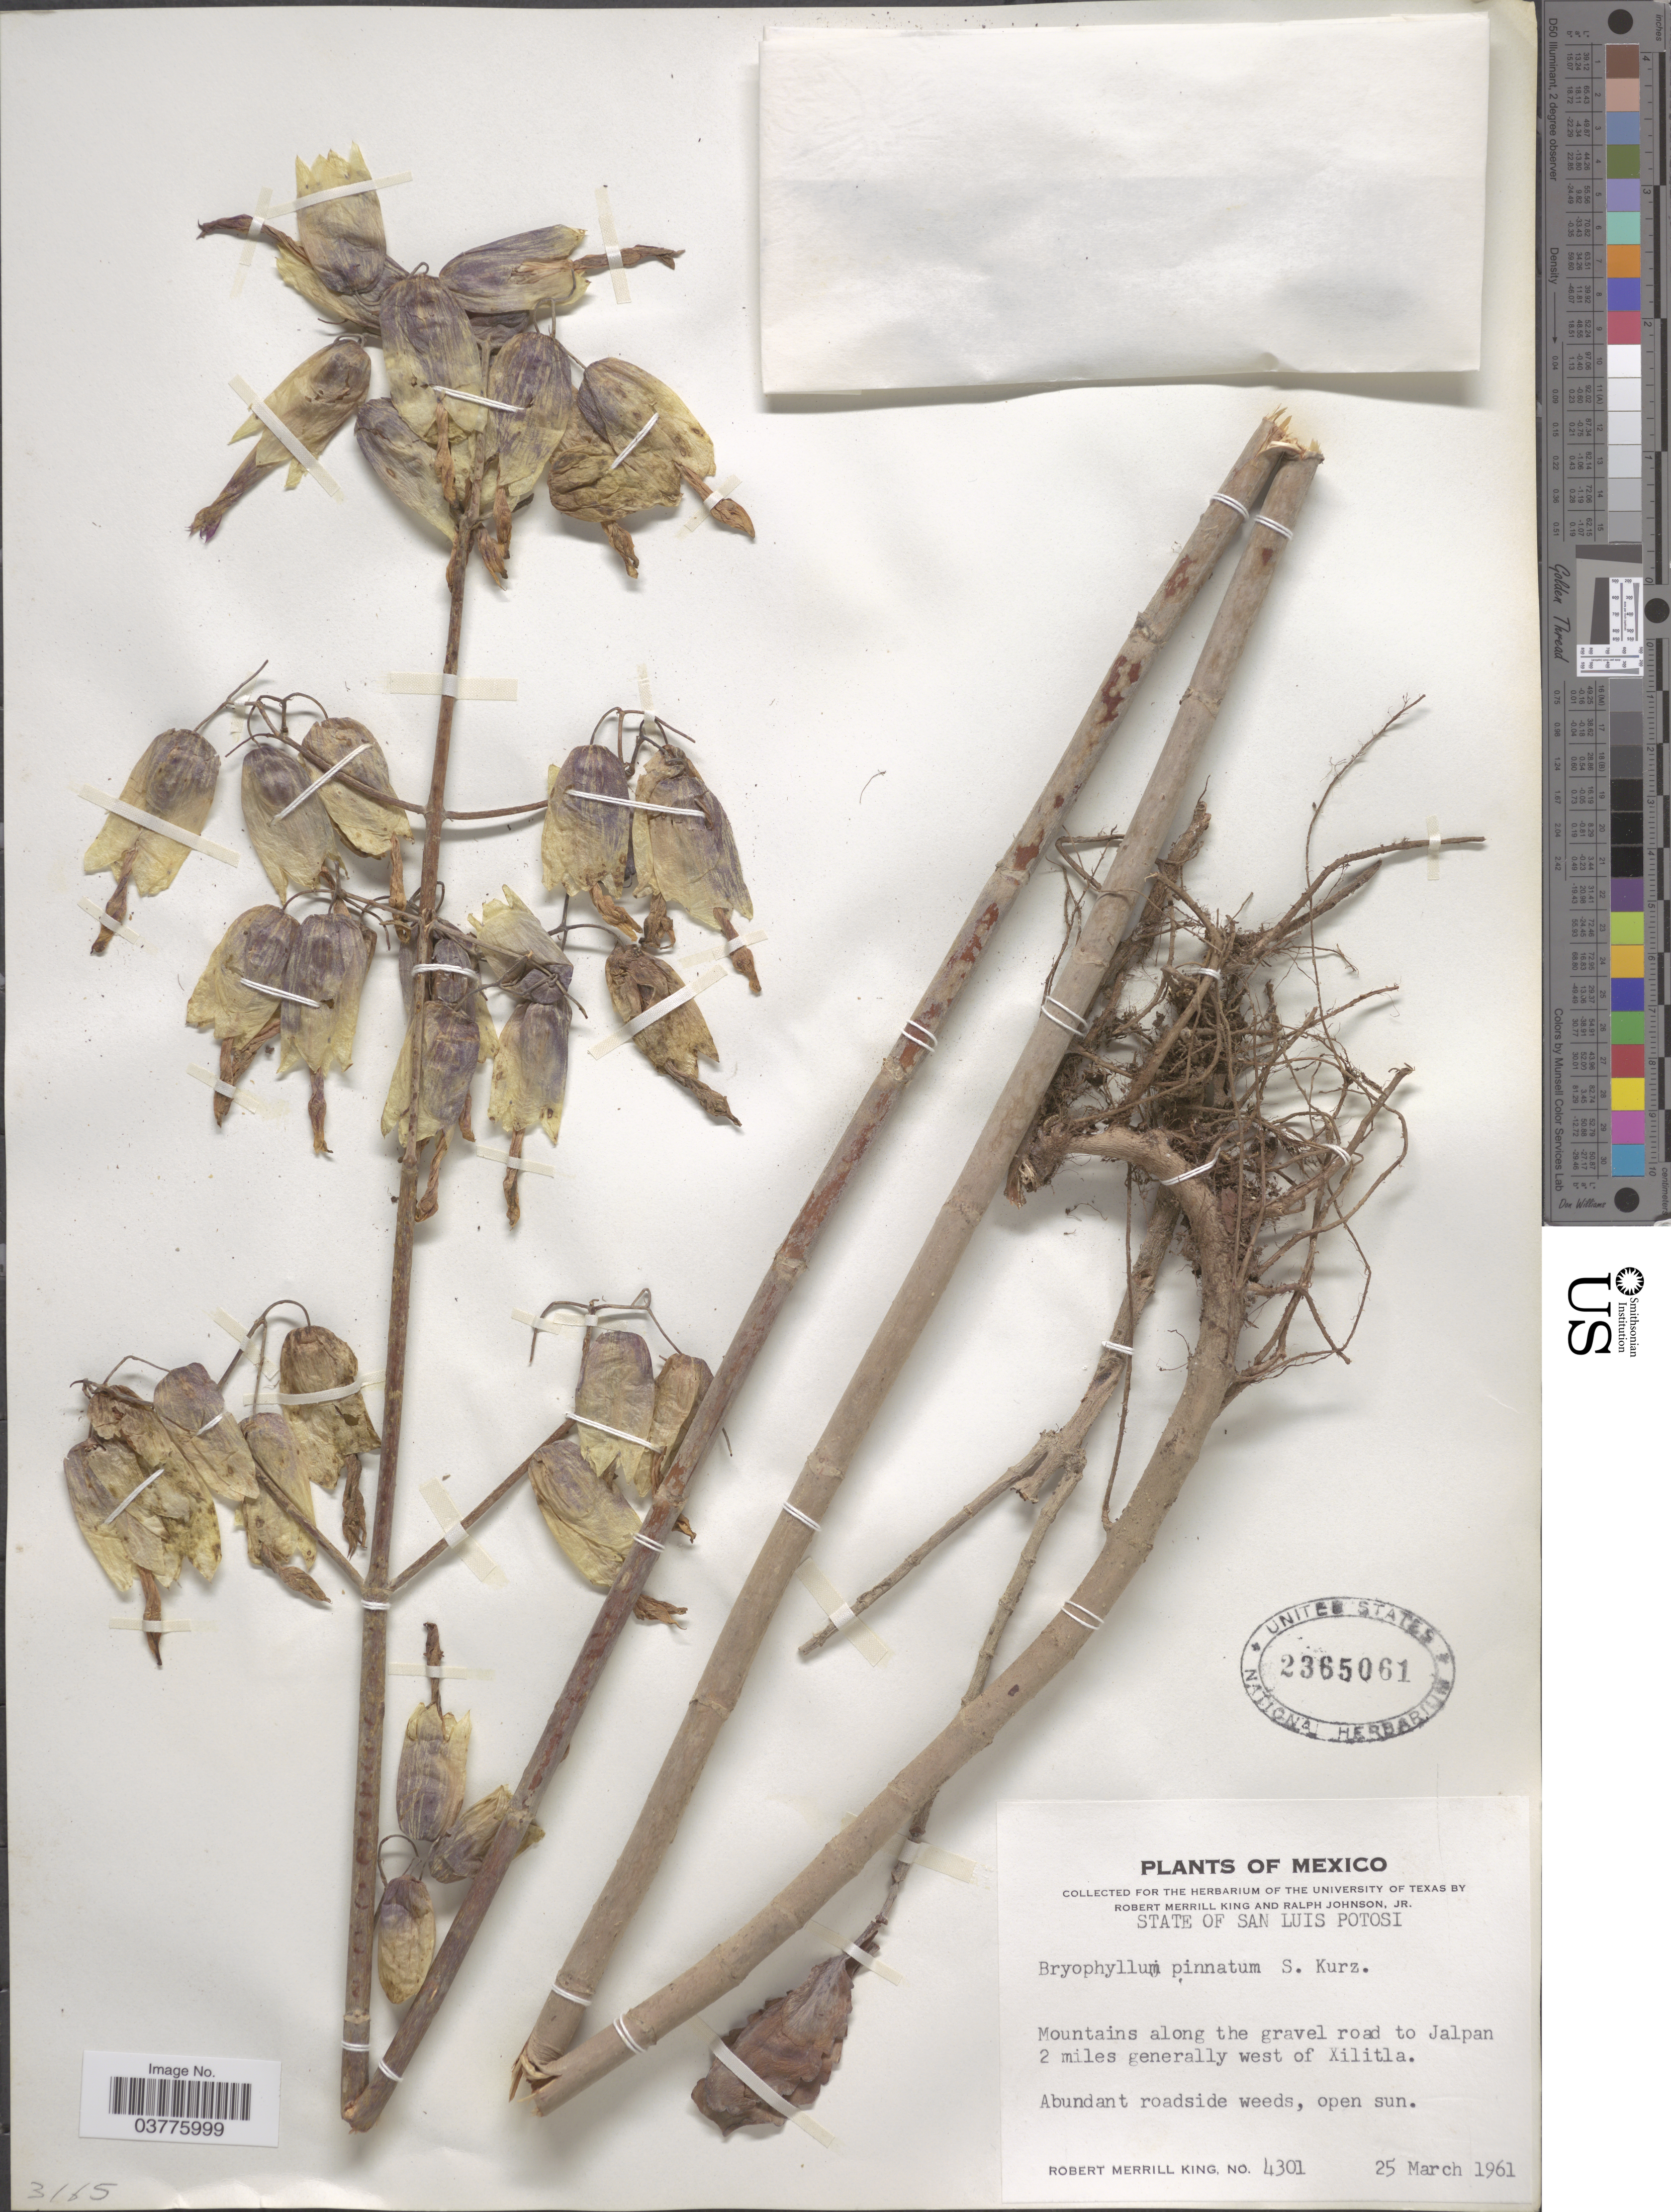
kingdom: Plantae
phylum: Tracheophyta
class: Magnoliopsida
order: Saxifragales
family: Crassulaceae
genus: Kalanchoe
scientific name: Kalanchoe pinnata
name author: (Lam.) Pers.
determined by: Strong, Mark T., (BOT), Smithsonian Institution - National Museum of Natural History (UNITED STATES)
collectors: R. M. King & R. Johnson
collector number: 4301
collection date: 1961-03-25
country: Mexico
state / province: San Luis Potosí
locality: Mountains along the gravel road to Jalpan 2 miles generally west of Xilitla.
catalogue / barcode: US 2365061